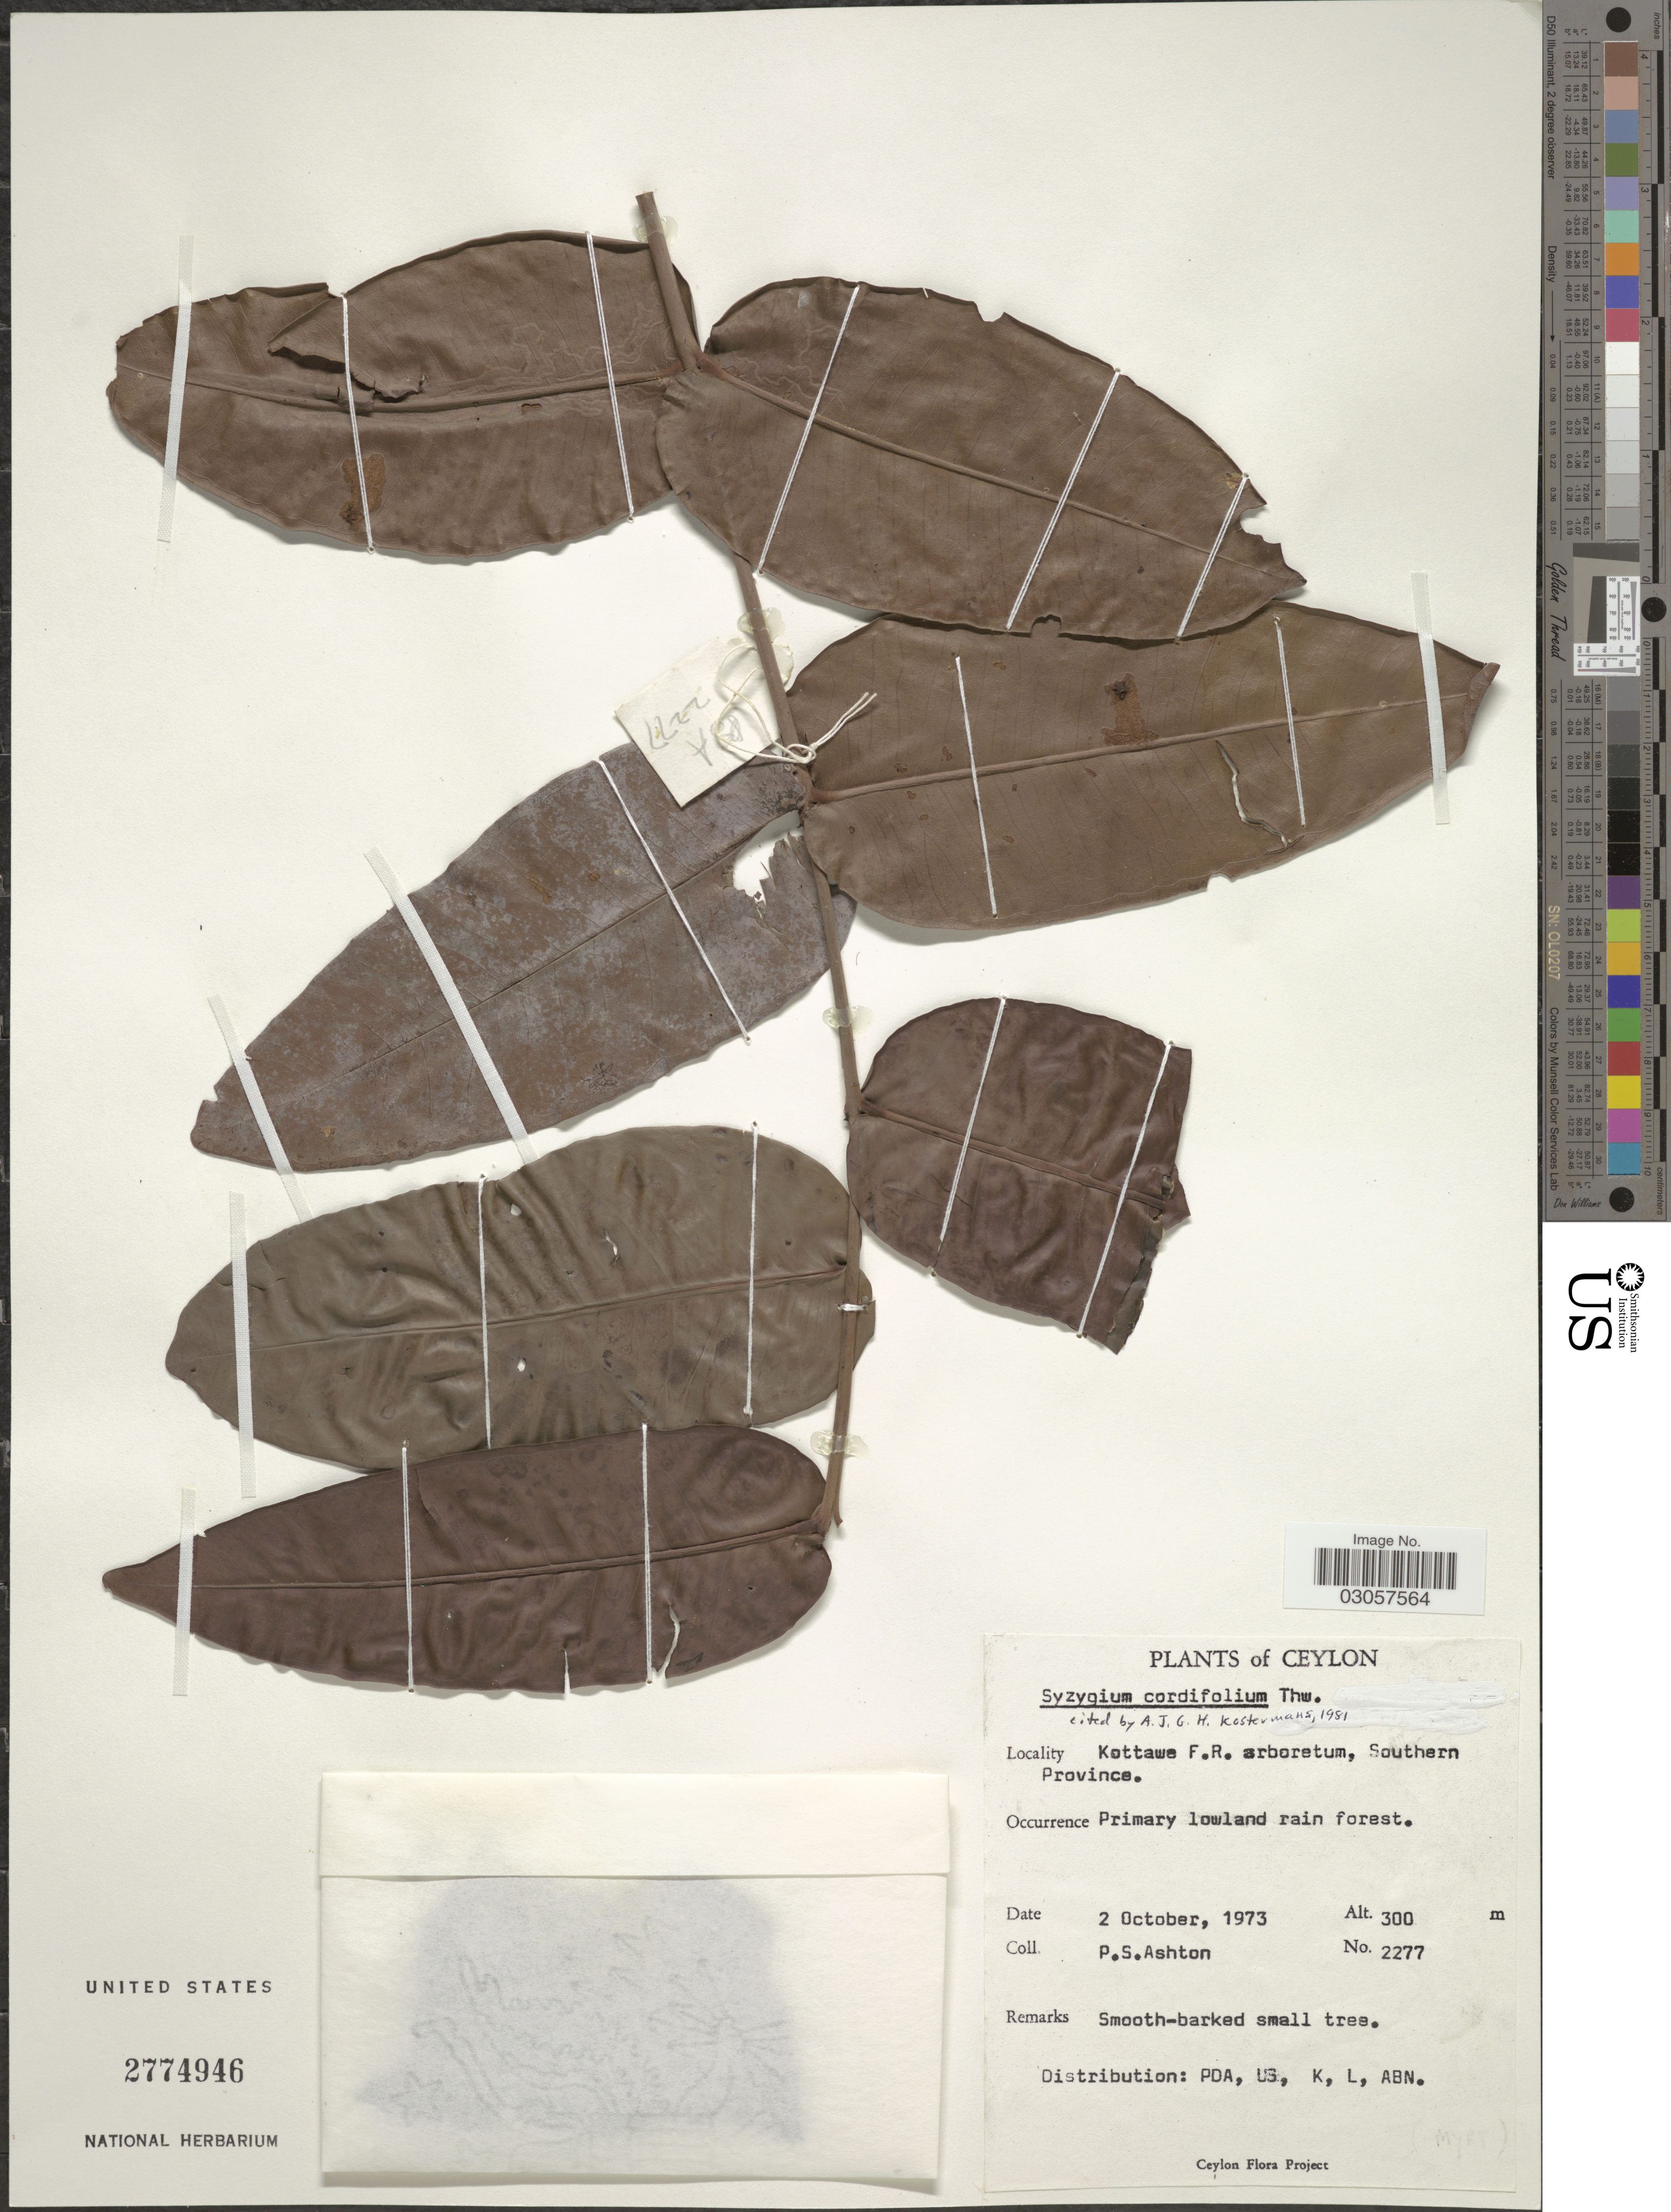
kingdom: Plantae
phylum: Tracheophyta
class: Magnoliopsida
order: Myrtales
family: Myrtaceae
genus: Syzygium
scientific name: Syzygium cordifolium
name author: (Wight) Walp.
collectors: P. S. Ashton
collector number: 2277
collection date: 1973-10-02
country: Sri Lanka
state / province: Southern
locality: Ceylon. Kottawe F.R. arboretum.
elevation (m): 300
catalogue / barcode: US 2774946